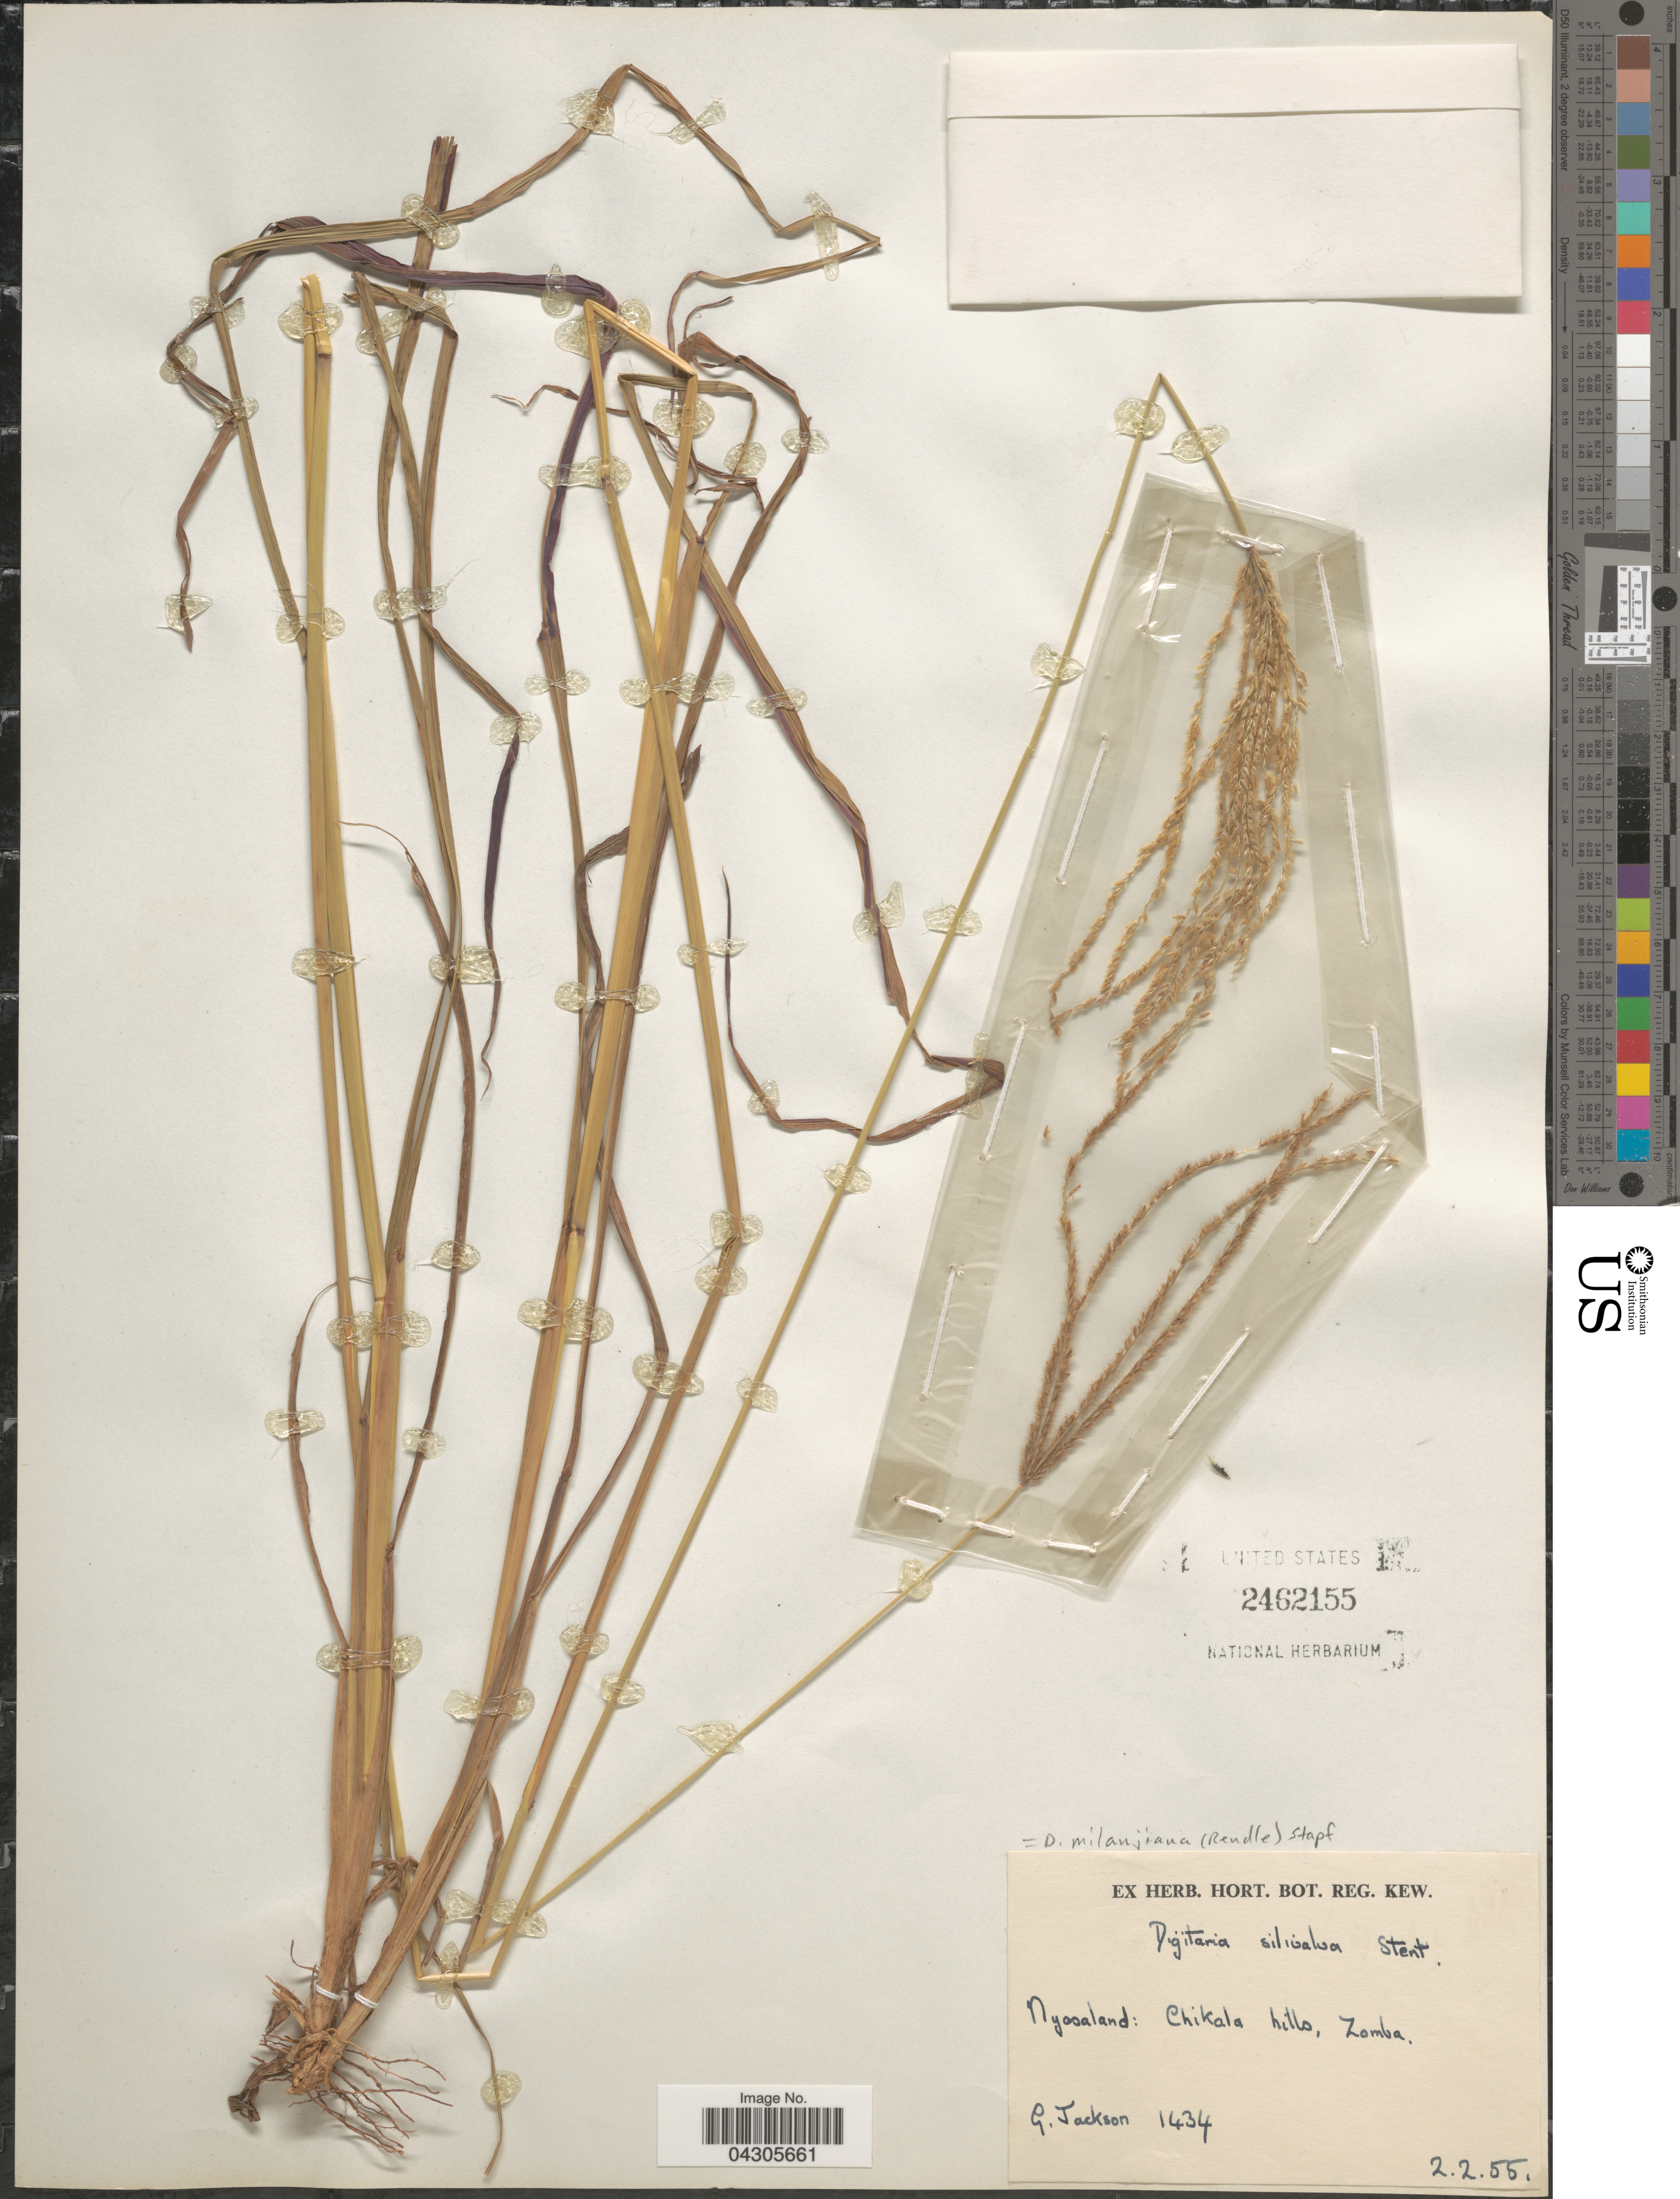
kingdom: Plantae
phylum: Tracheophyta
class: Liliopsida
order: Poales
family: Poaceae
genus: Digitaria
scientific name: Digitaria milanjiana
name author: (Rendle) Stapf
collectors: G. Jackson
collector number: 1434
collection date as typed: Transcribed d/m/y: 2/2/55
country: Malawi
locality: Nyasaland: Chikala hills, Zomba.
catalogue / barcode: US 2462155